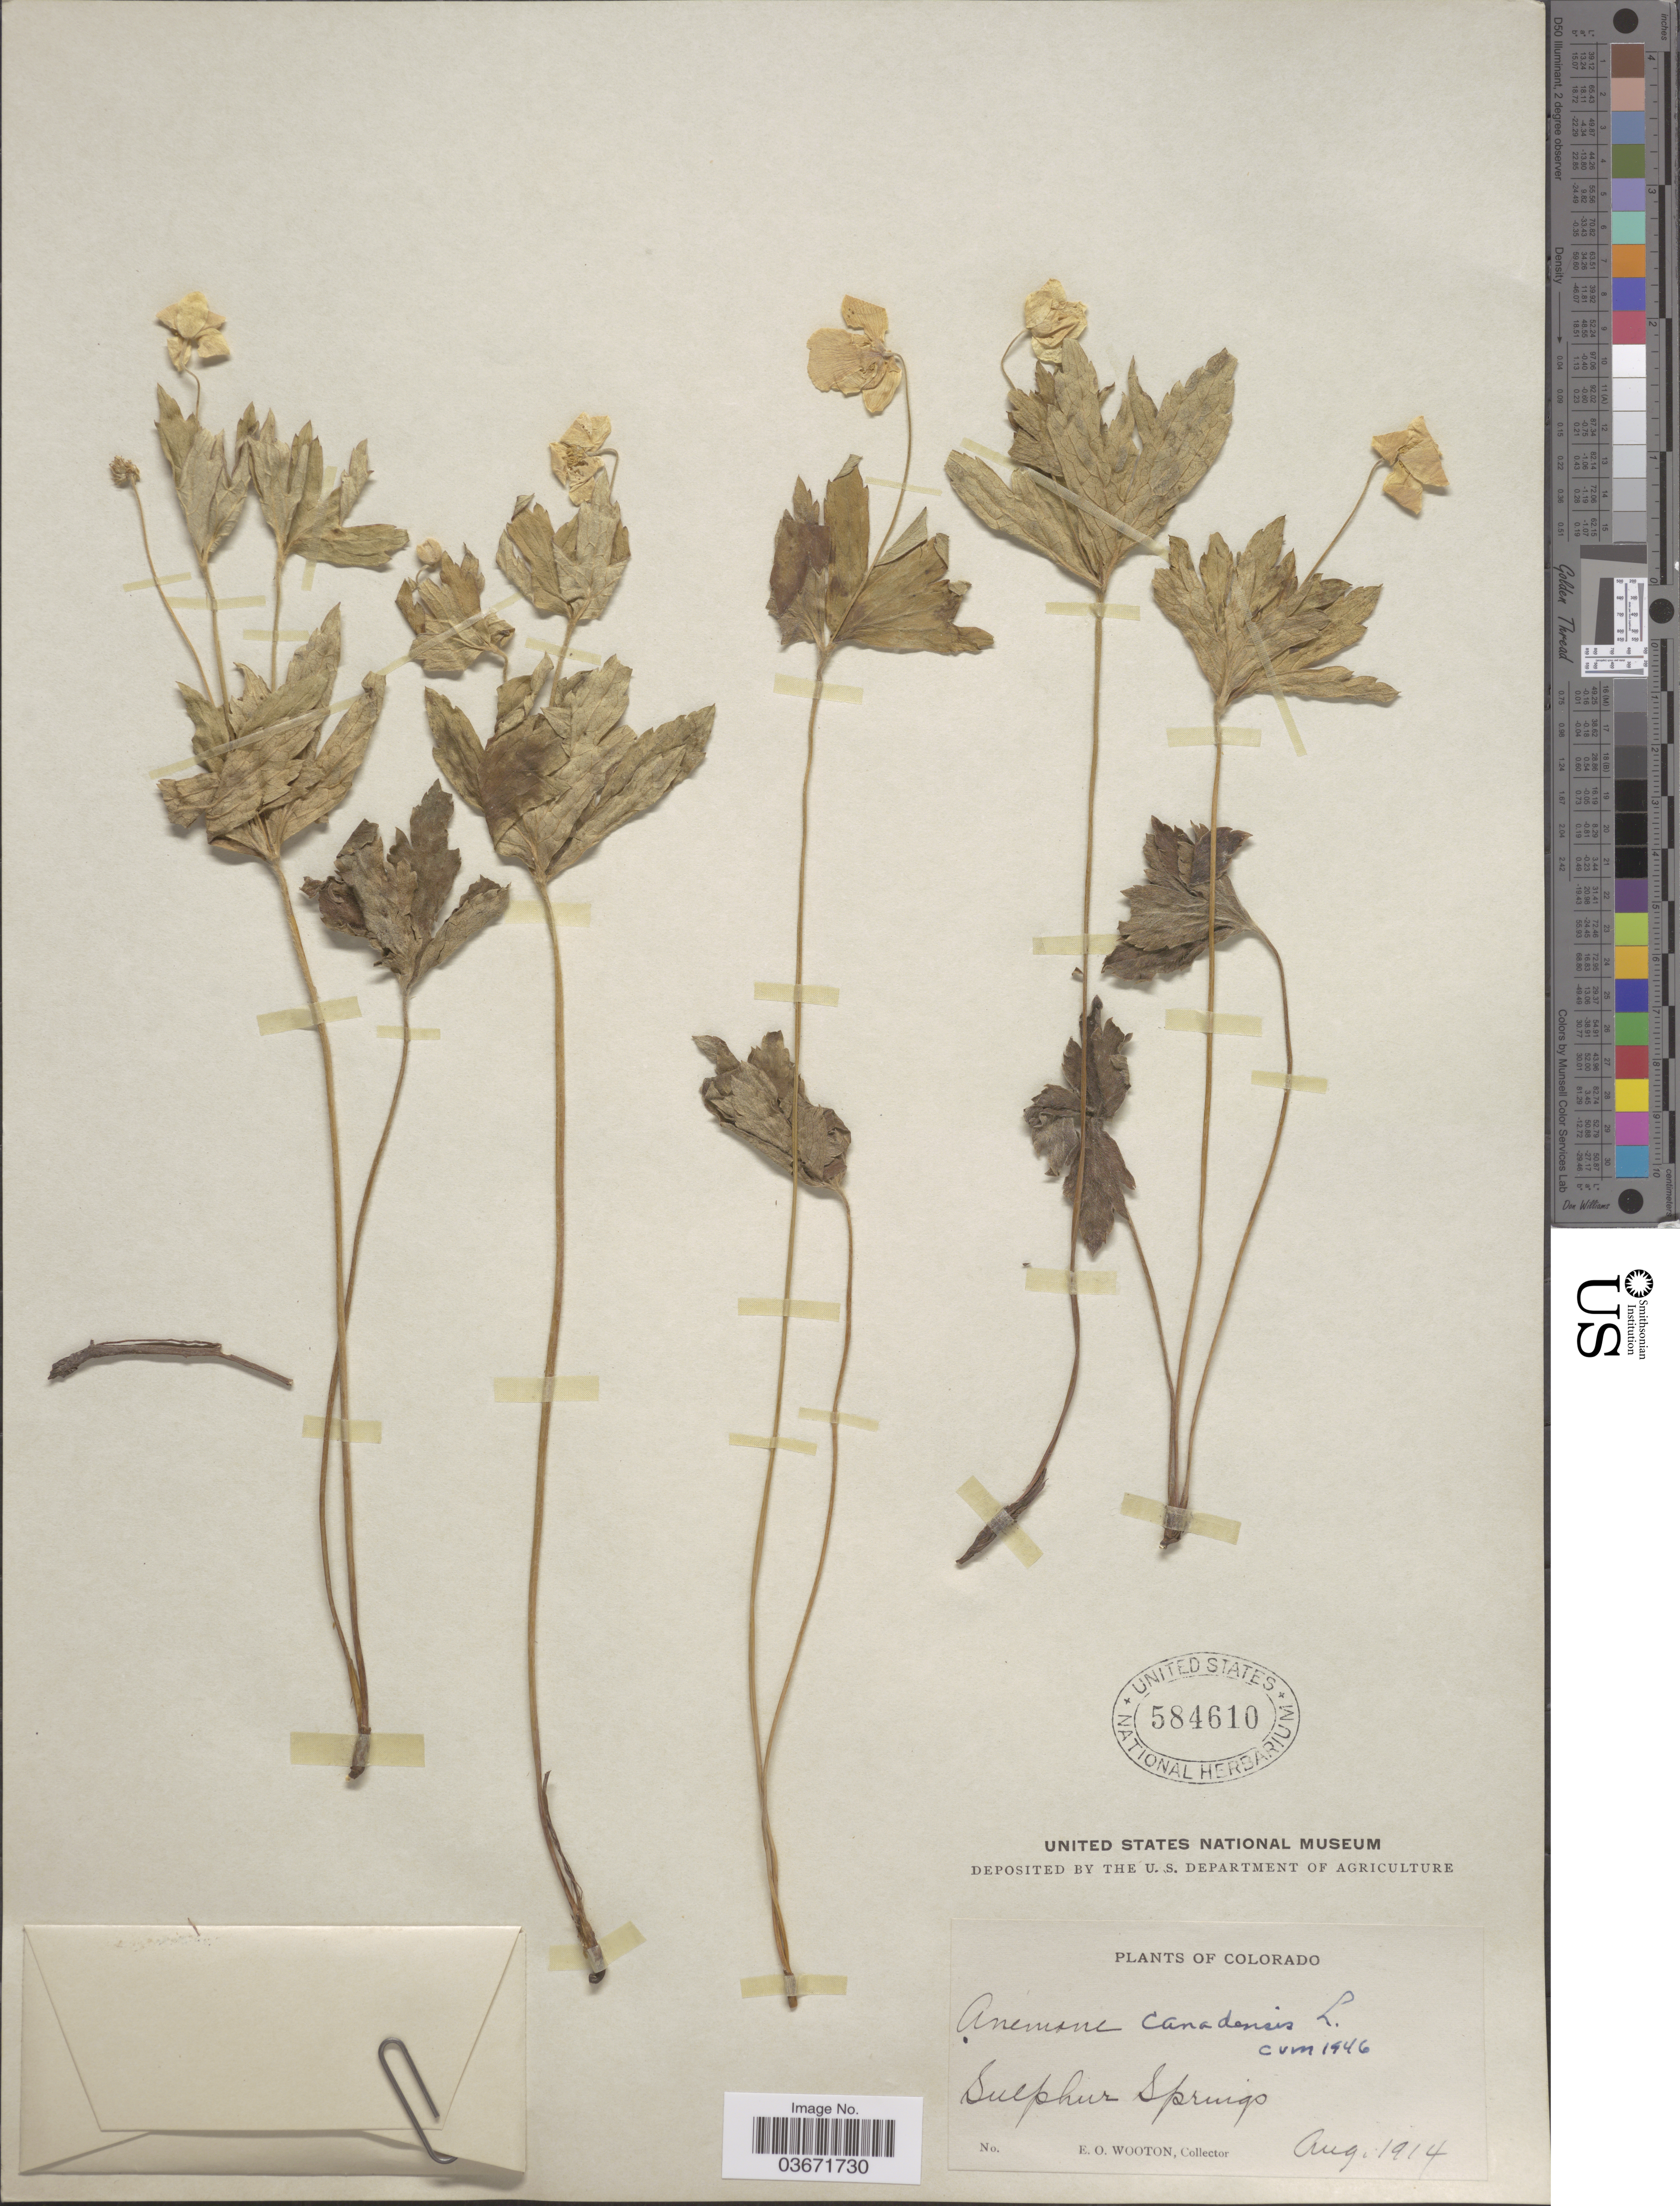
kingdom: Plantae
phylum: Tracheophyta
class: Magnoliopsida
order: Ranunculales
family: Ranunculaceae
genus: Anemone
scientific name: Anemone canadensis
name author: L.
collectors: E. O. Wooton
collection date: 1914-08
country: United States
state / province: Colorado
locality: Sulphur Springs.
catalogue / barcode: US 584610